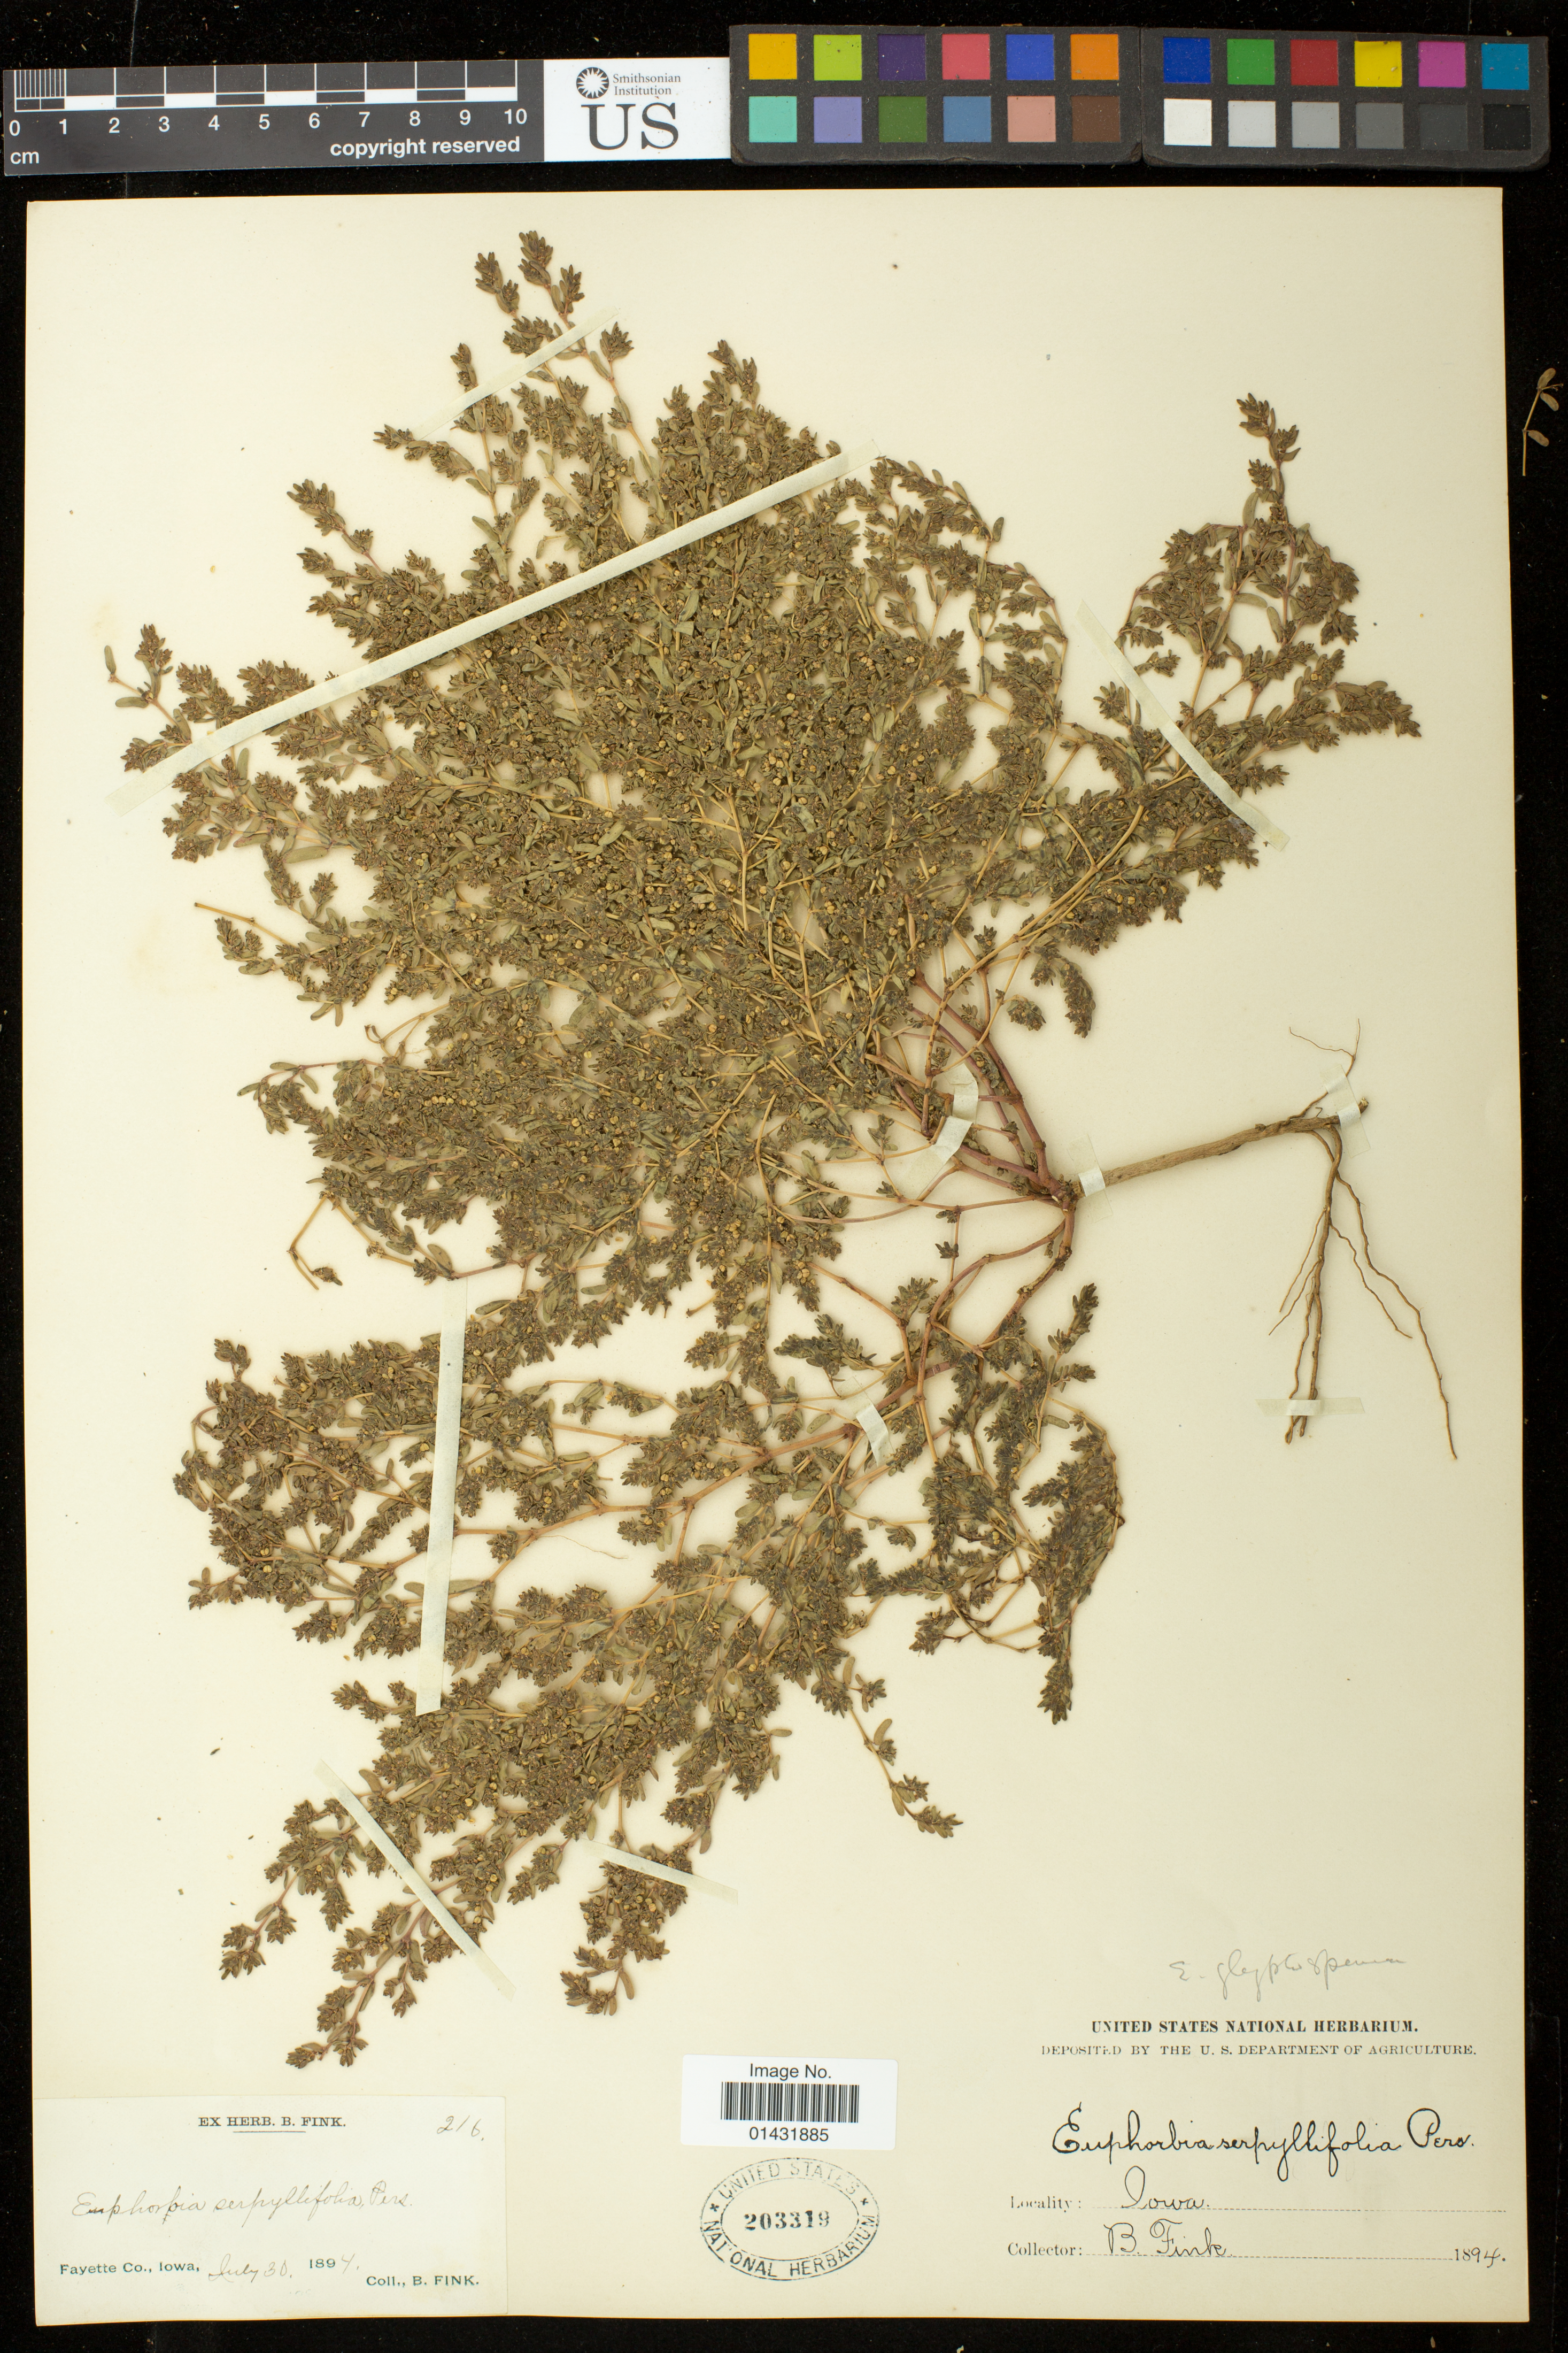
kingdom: Plantae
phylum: Tracheophyta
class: Magnoliopsida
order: Malpighiales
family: Euphorbiaceae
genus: Euphorbia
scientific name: Euphorbia glyptosperma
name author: Engelm.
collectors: B. Fink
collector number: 216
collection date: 1894-07-30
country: United States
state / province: Iowa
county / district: Fayette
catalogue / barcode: US 203319